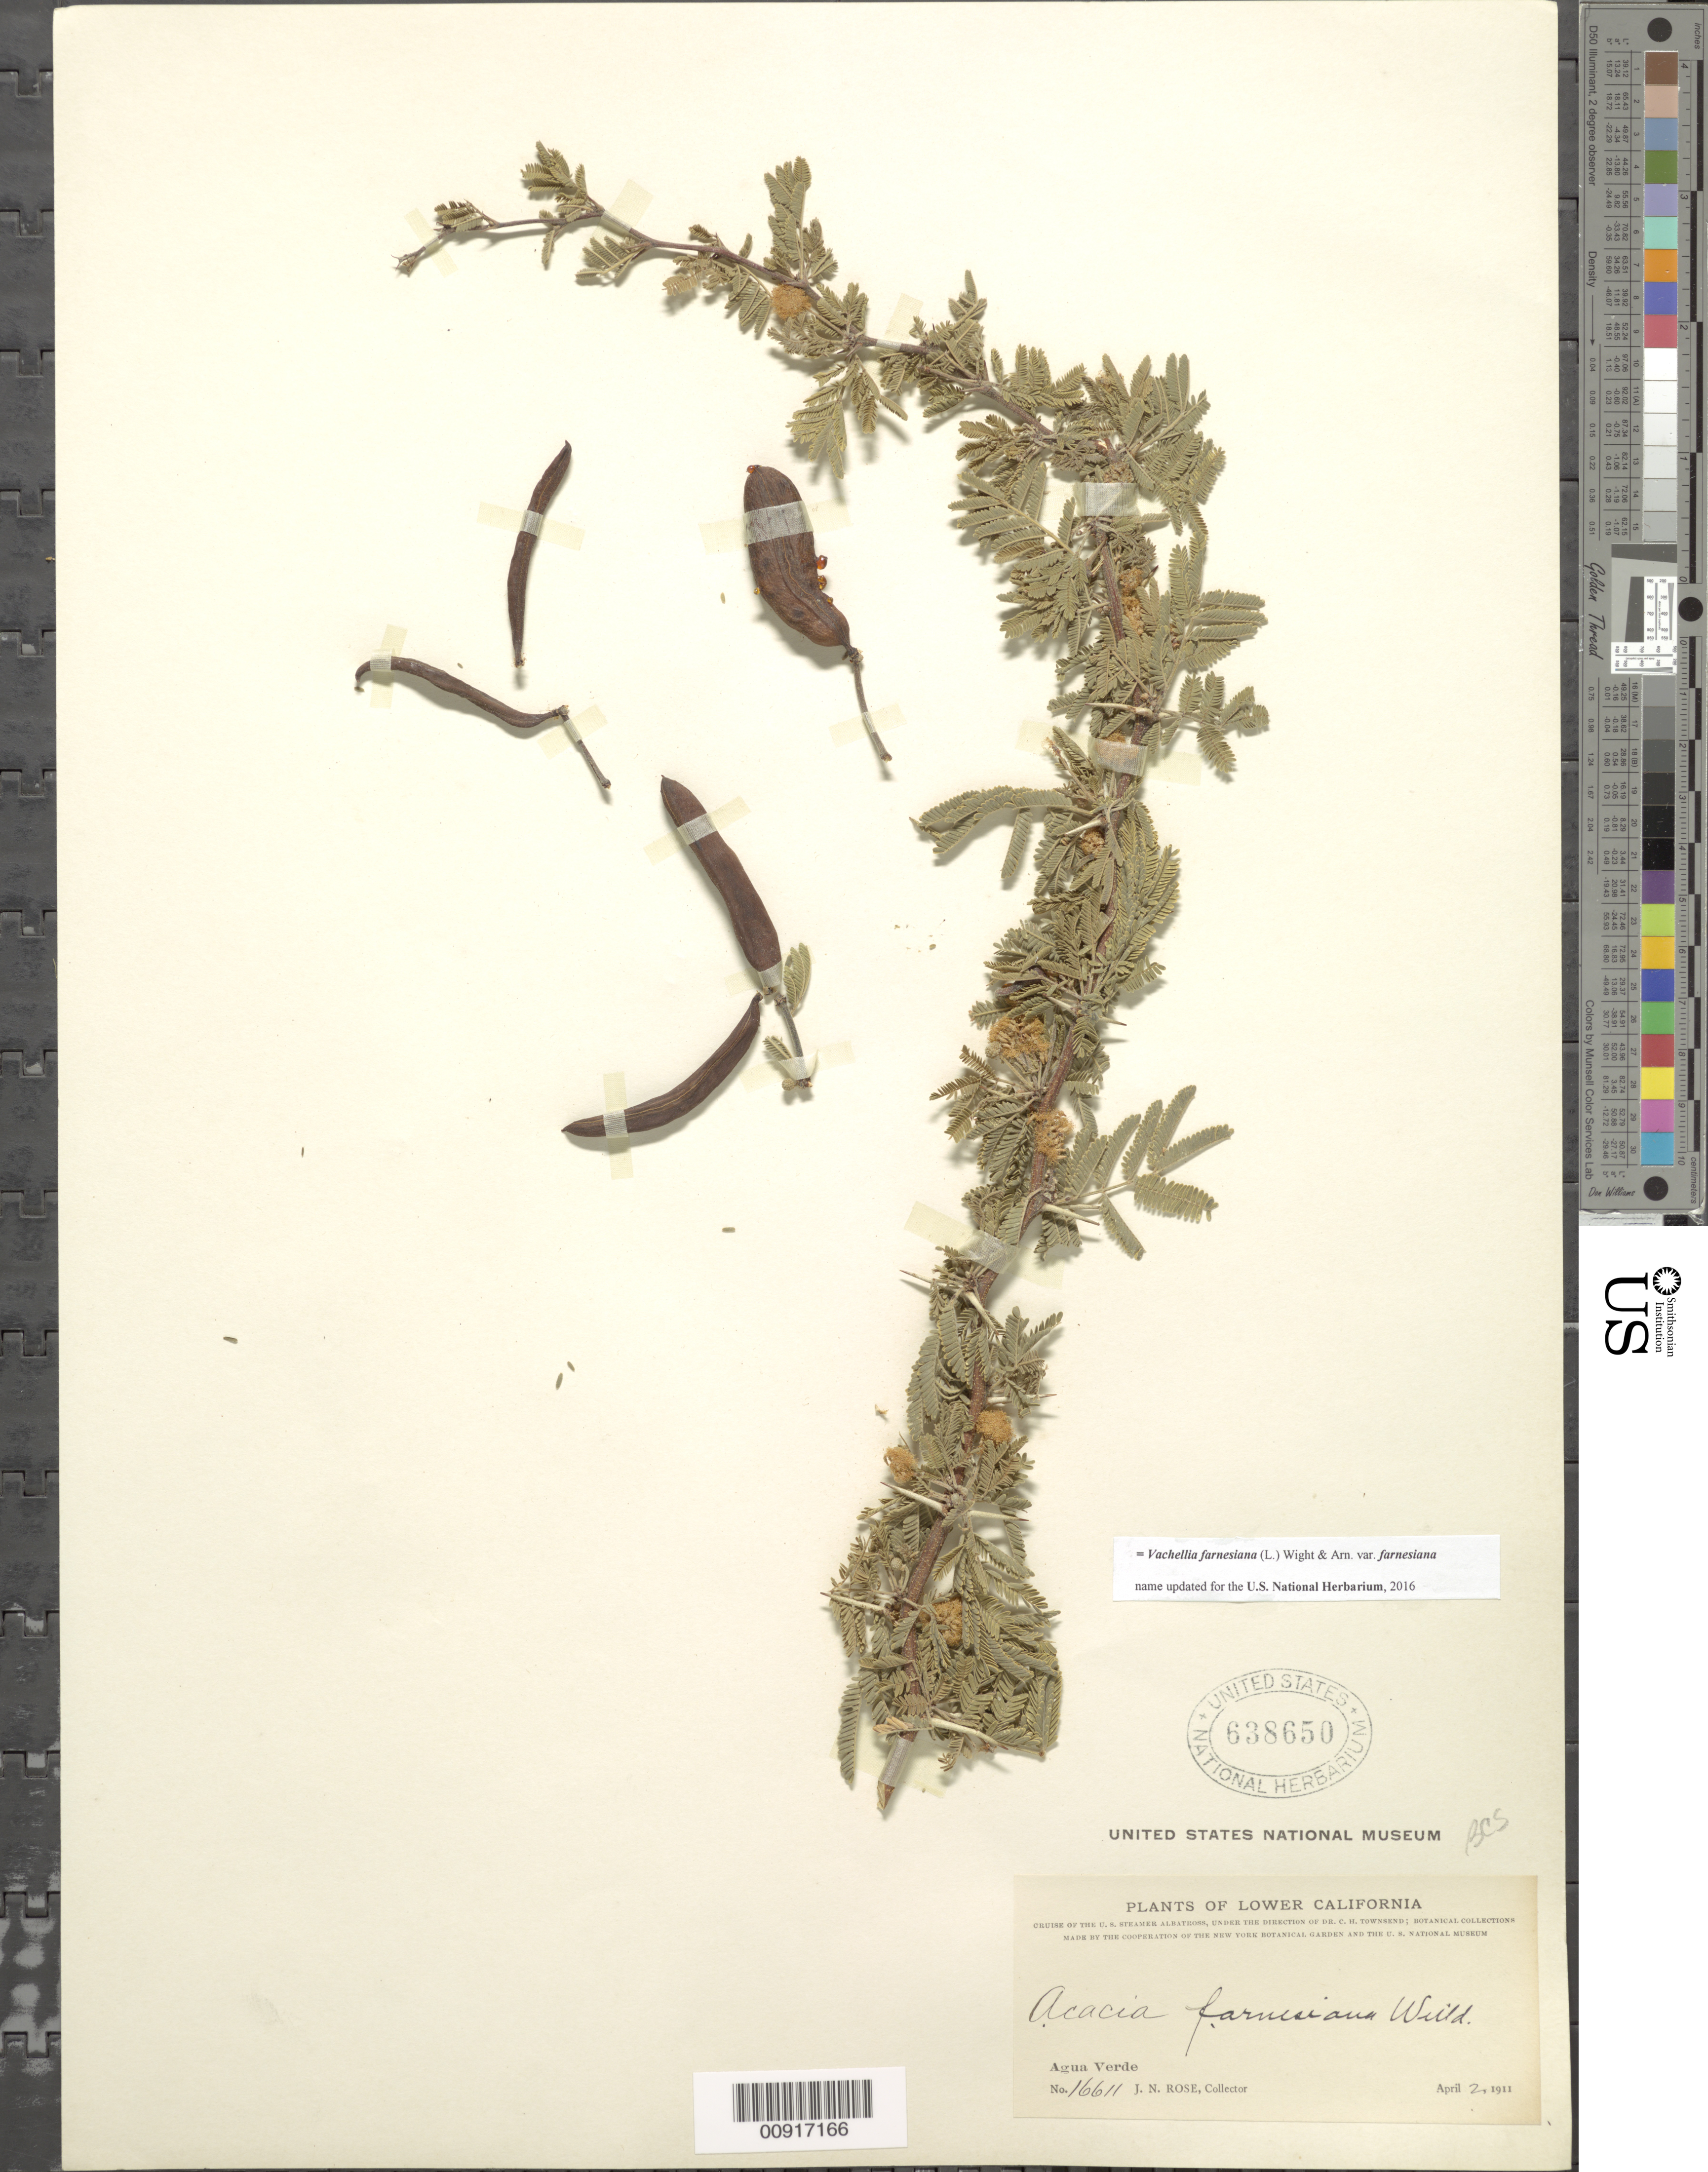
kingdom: Plantae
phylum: Tracheophyta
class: Magnoliopsida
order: Fabales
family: Fabaceae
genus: Vachellia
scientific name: Vachellia farnesiana var. farnesiana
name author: (L.) Wight & Arn.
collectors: J. N. Rose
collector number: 16611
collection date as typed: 02 Apr 1911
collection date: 1911-04-02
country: Mexico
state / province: Baja California Sur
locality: Agua Verde, Lower California.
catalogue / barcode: US 638650